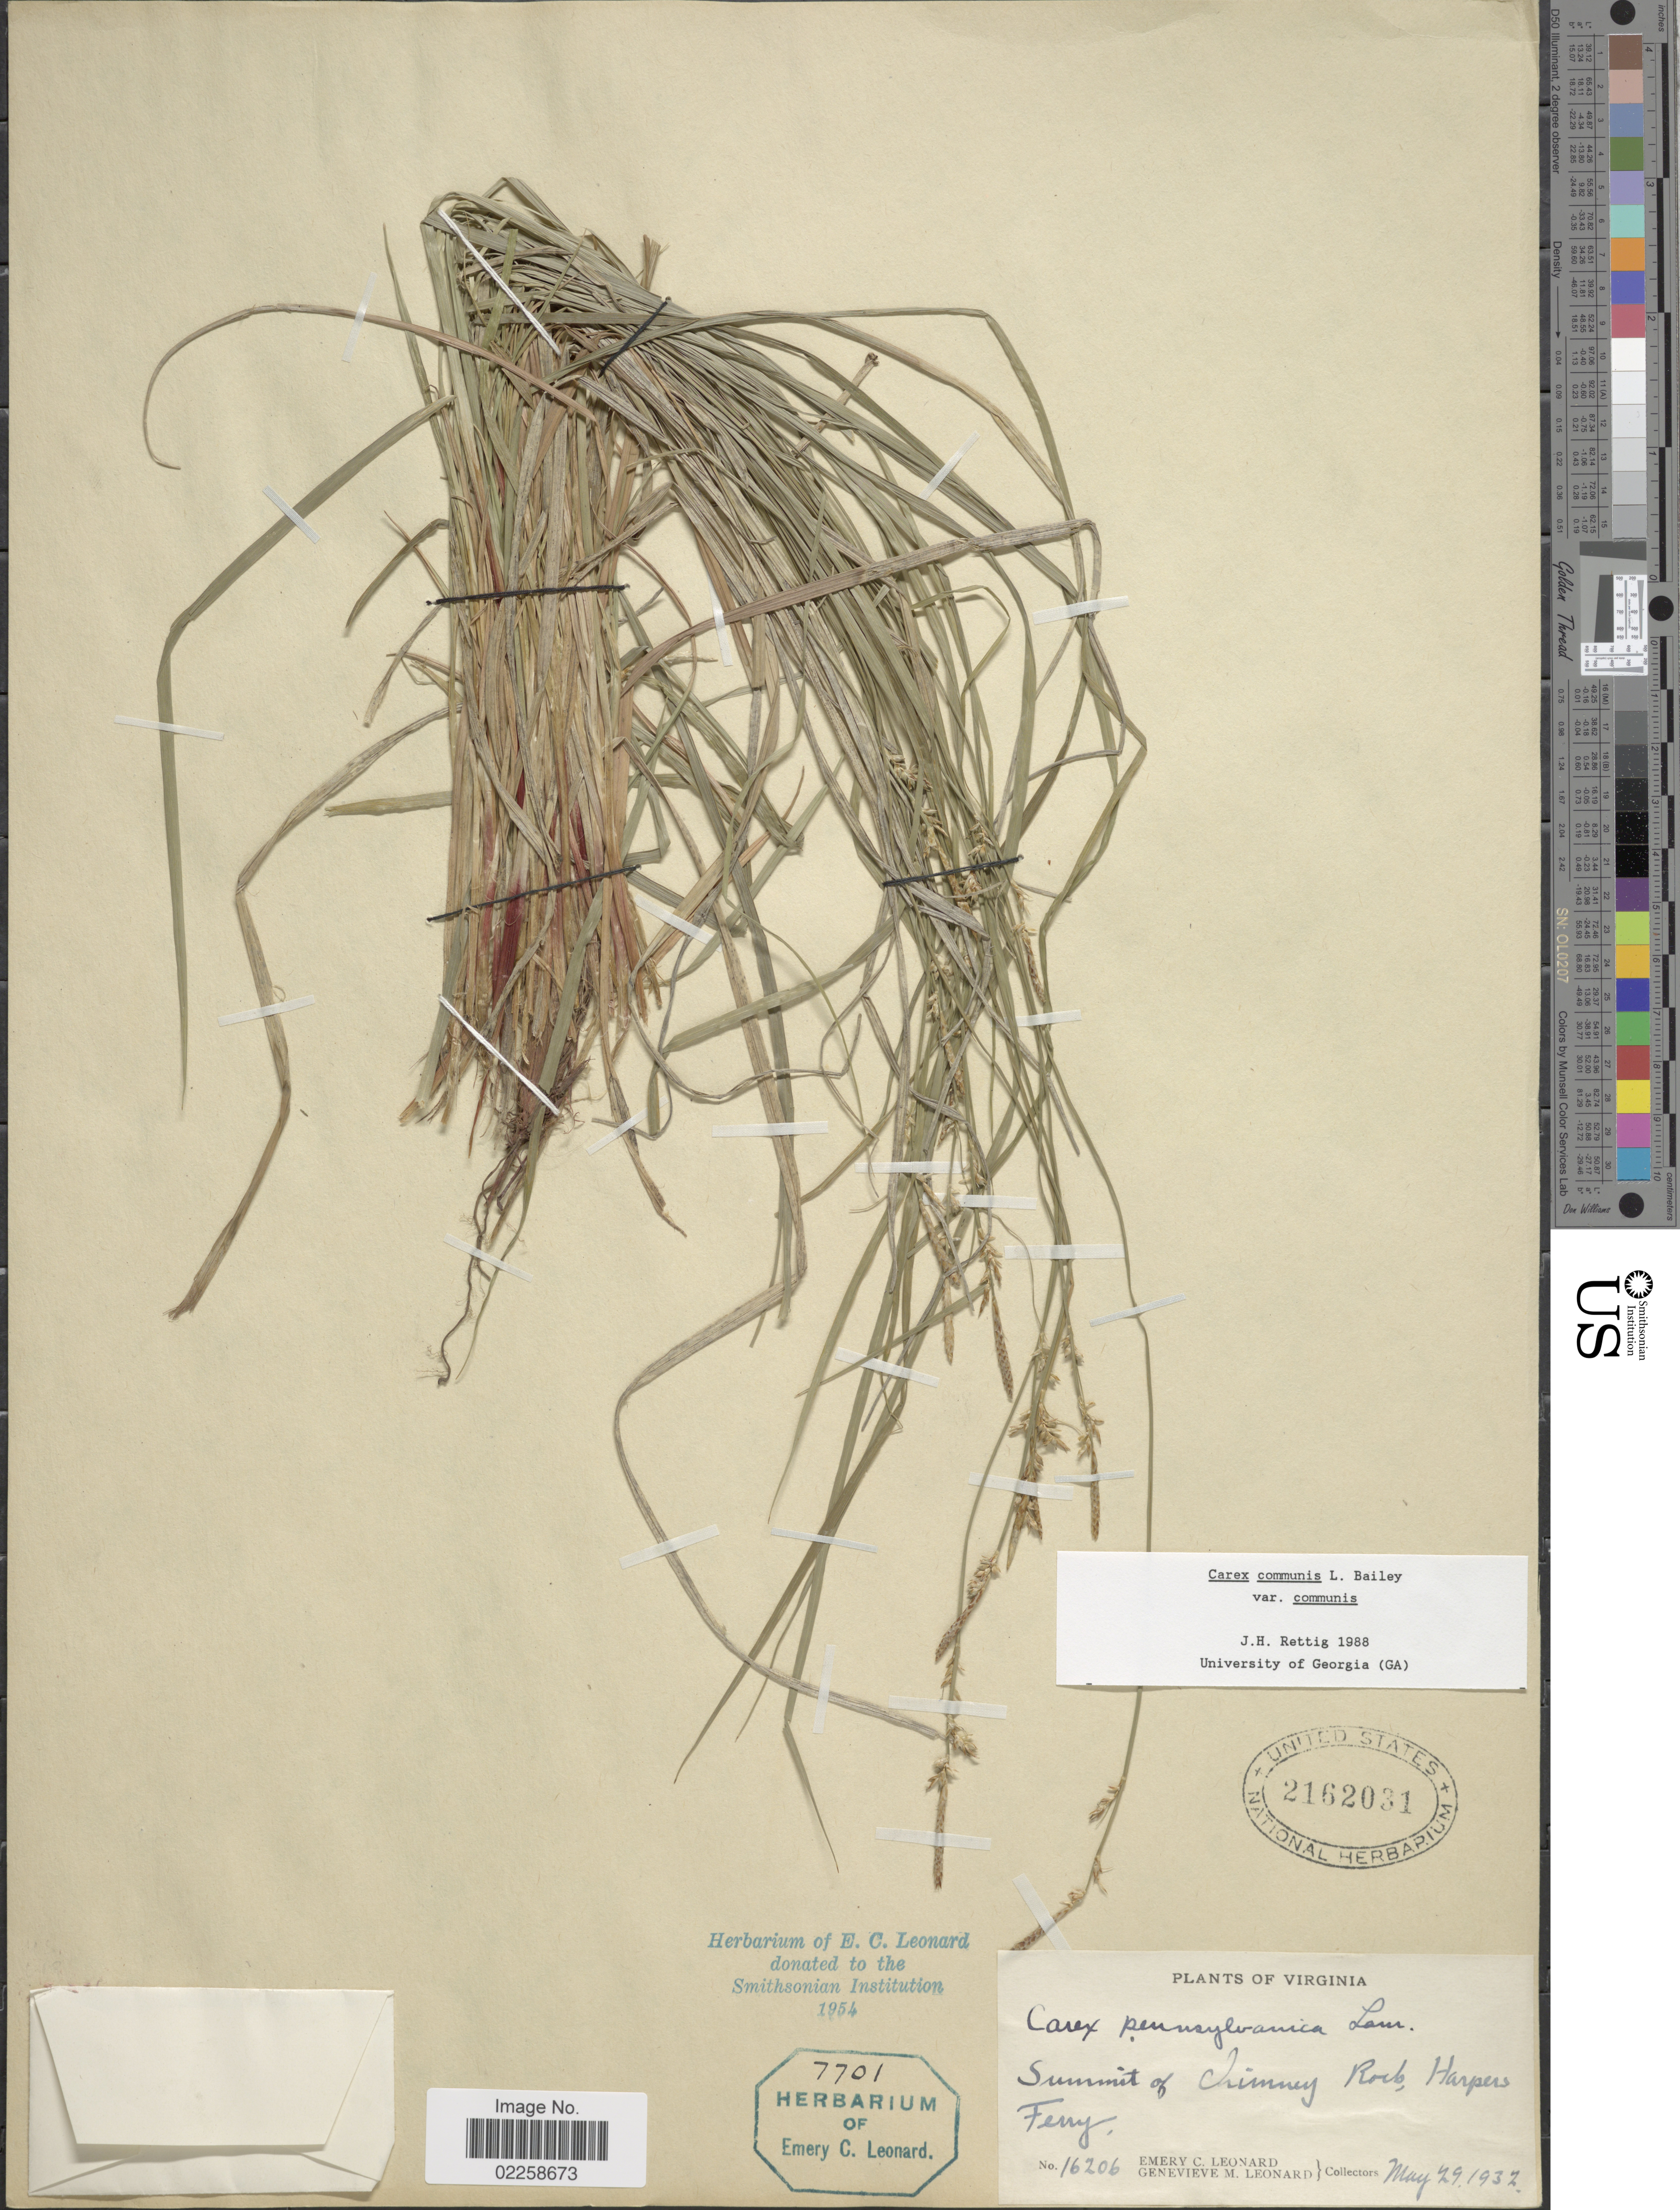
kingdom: Plantae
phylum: Tracheophyta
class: Liliopsida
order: Poales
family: Cyperaceae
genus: Carex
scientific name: Carex communis var. communis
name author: L.H. Bailey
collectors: E. C. Leonard & G. M. Leonard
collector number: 16206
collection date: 1932-05-29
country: United States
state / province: Virginia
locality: Summit of Chimney Rock, Harpers Ferry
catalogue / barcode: US 2162031